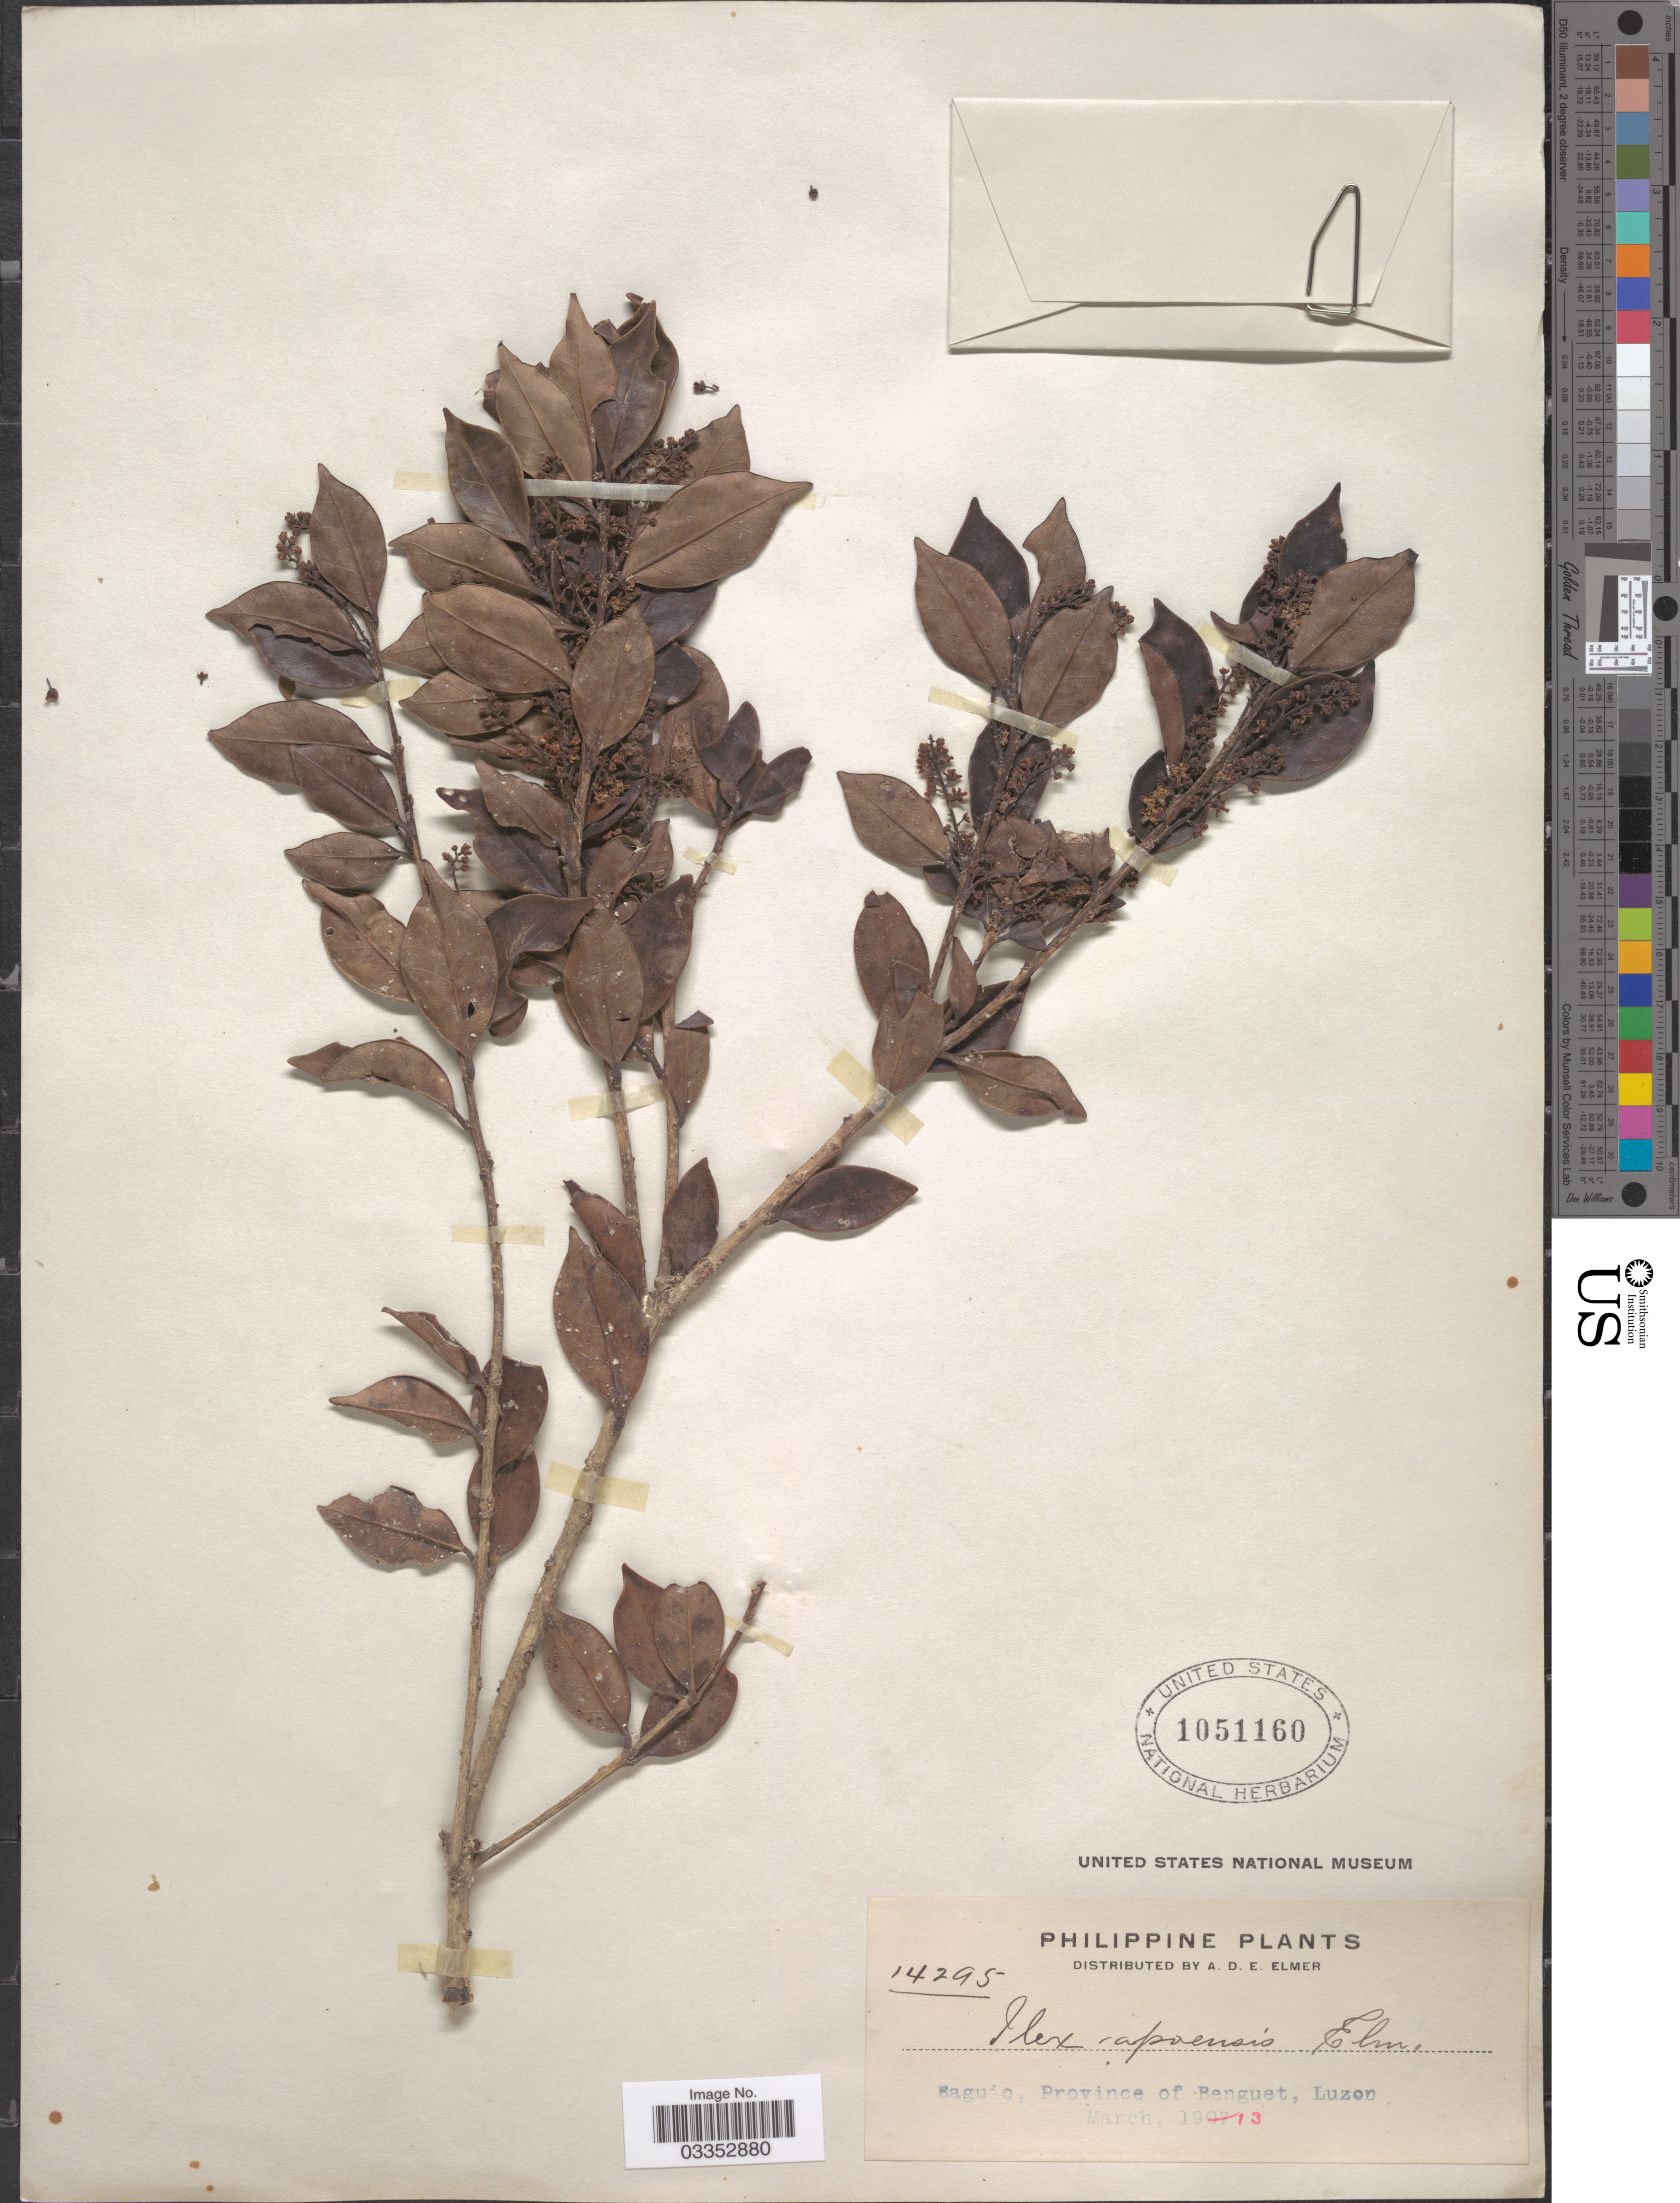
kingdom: Plantae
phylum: Tracheophyta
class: Magnoliopsida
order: Aquifoliales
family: Aquifoliaceae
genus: Ilex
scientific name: Ilex apoensis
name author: Elmer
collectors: A. D. E. Elmer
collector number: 14295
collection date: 1913-03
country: Philippines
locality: Baguio, Province of Benguet, Luzon.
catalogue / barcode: US 1051160